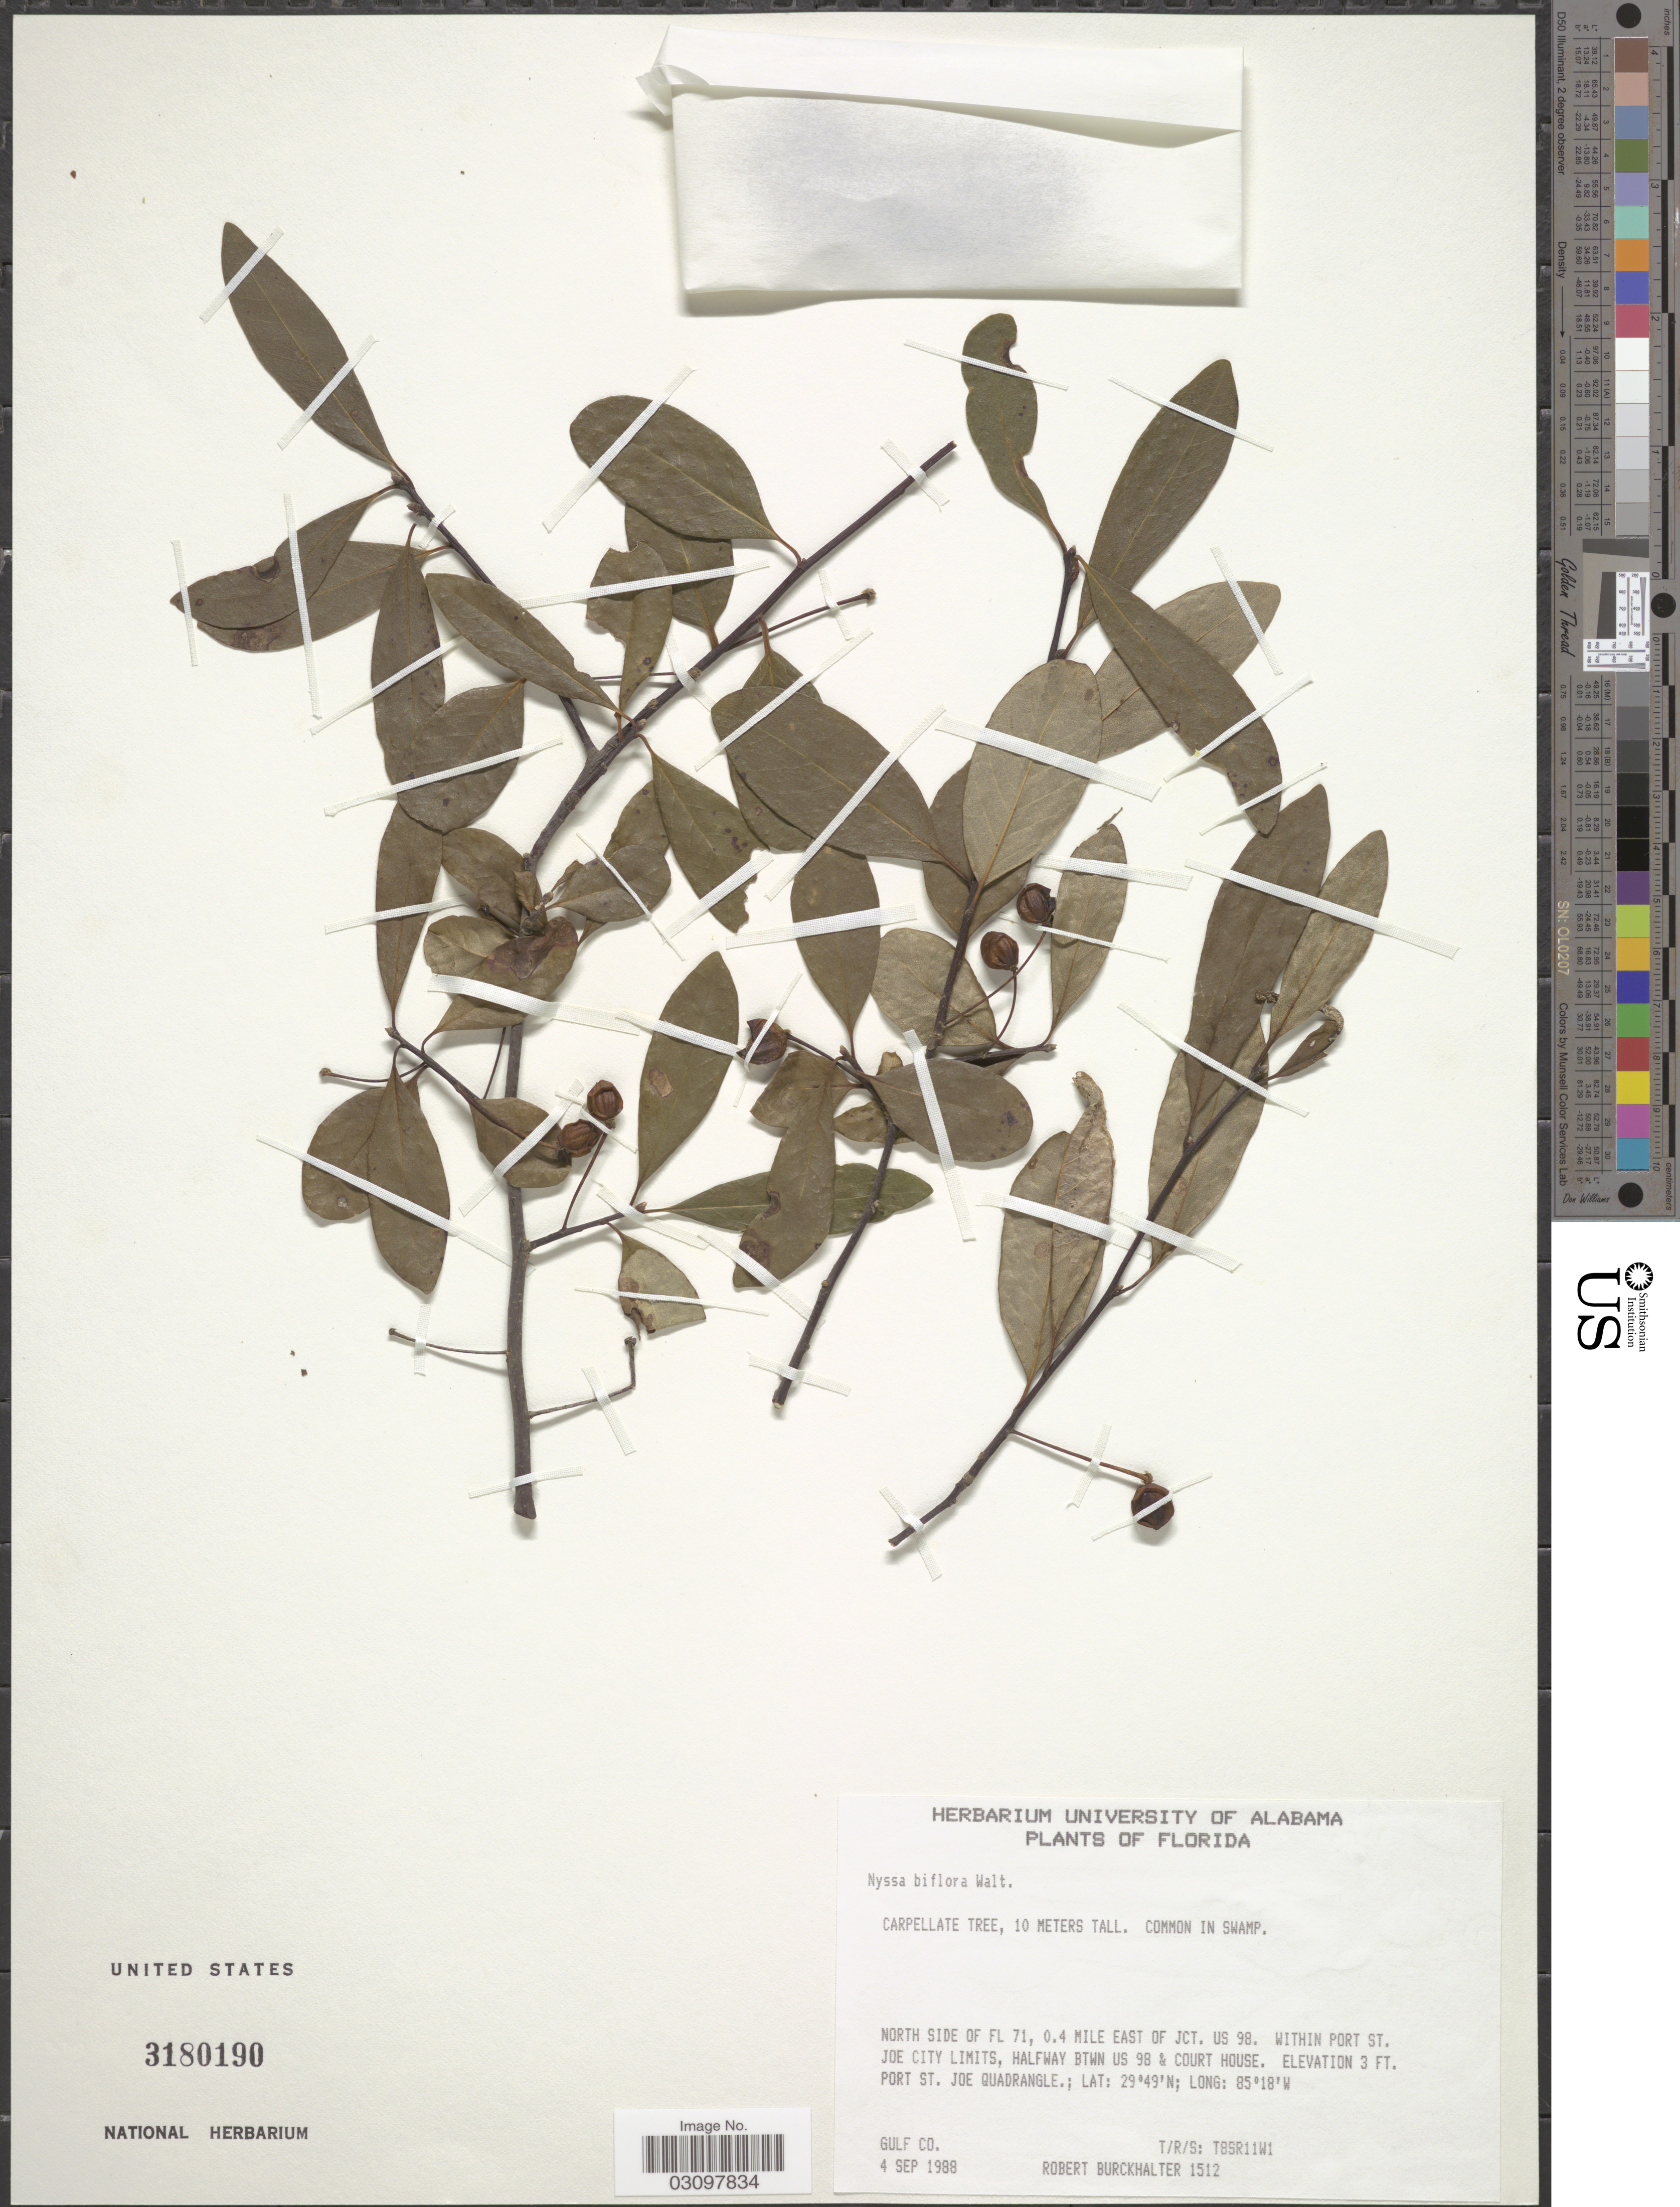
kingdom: Plantae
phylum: Tracheophyta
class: Magnoliopsida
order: Cornales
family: Nyssaceae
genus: Nyssa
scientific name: Nyssa biflora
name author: Walter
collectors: R. Burckhalter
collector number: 1512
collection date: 1988-09-04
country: United States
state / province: Florida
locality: North side of FL 71, 0.4 mile east of jct. US 98. Within Port St. Joe City limits, halfway btwn US 98 & Court House. Port St. Joe Quadrangle. Gulf Co. T/R/S: T8SR11W1.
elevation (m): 1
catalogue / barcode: US 3180190